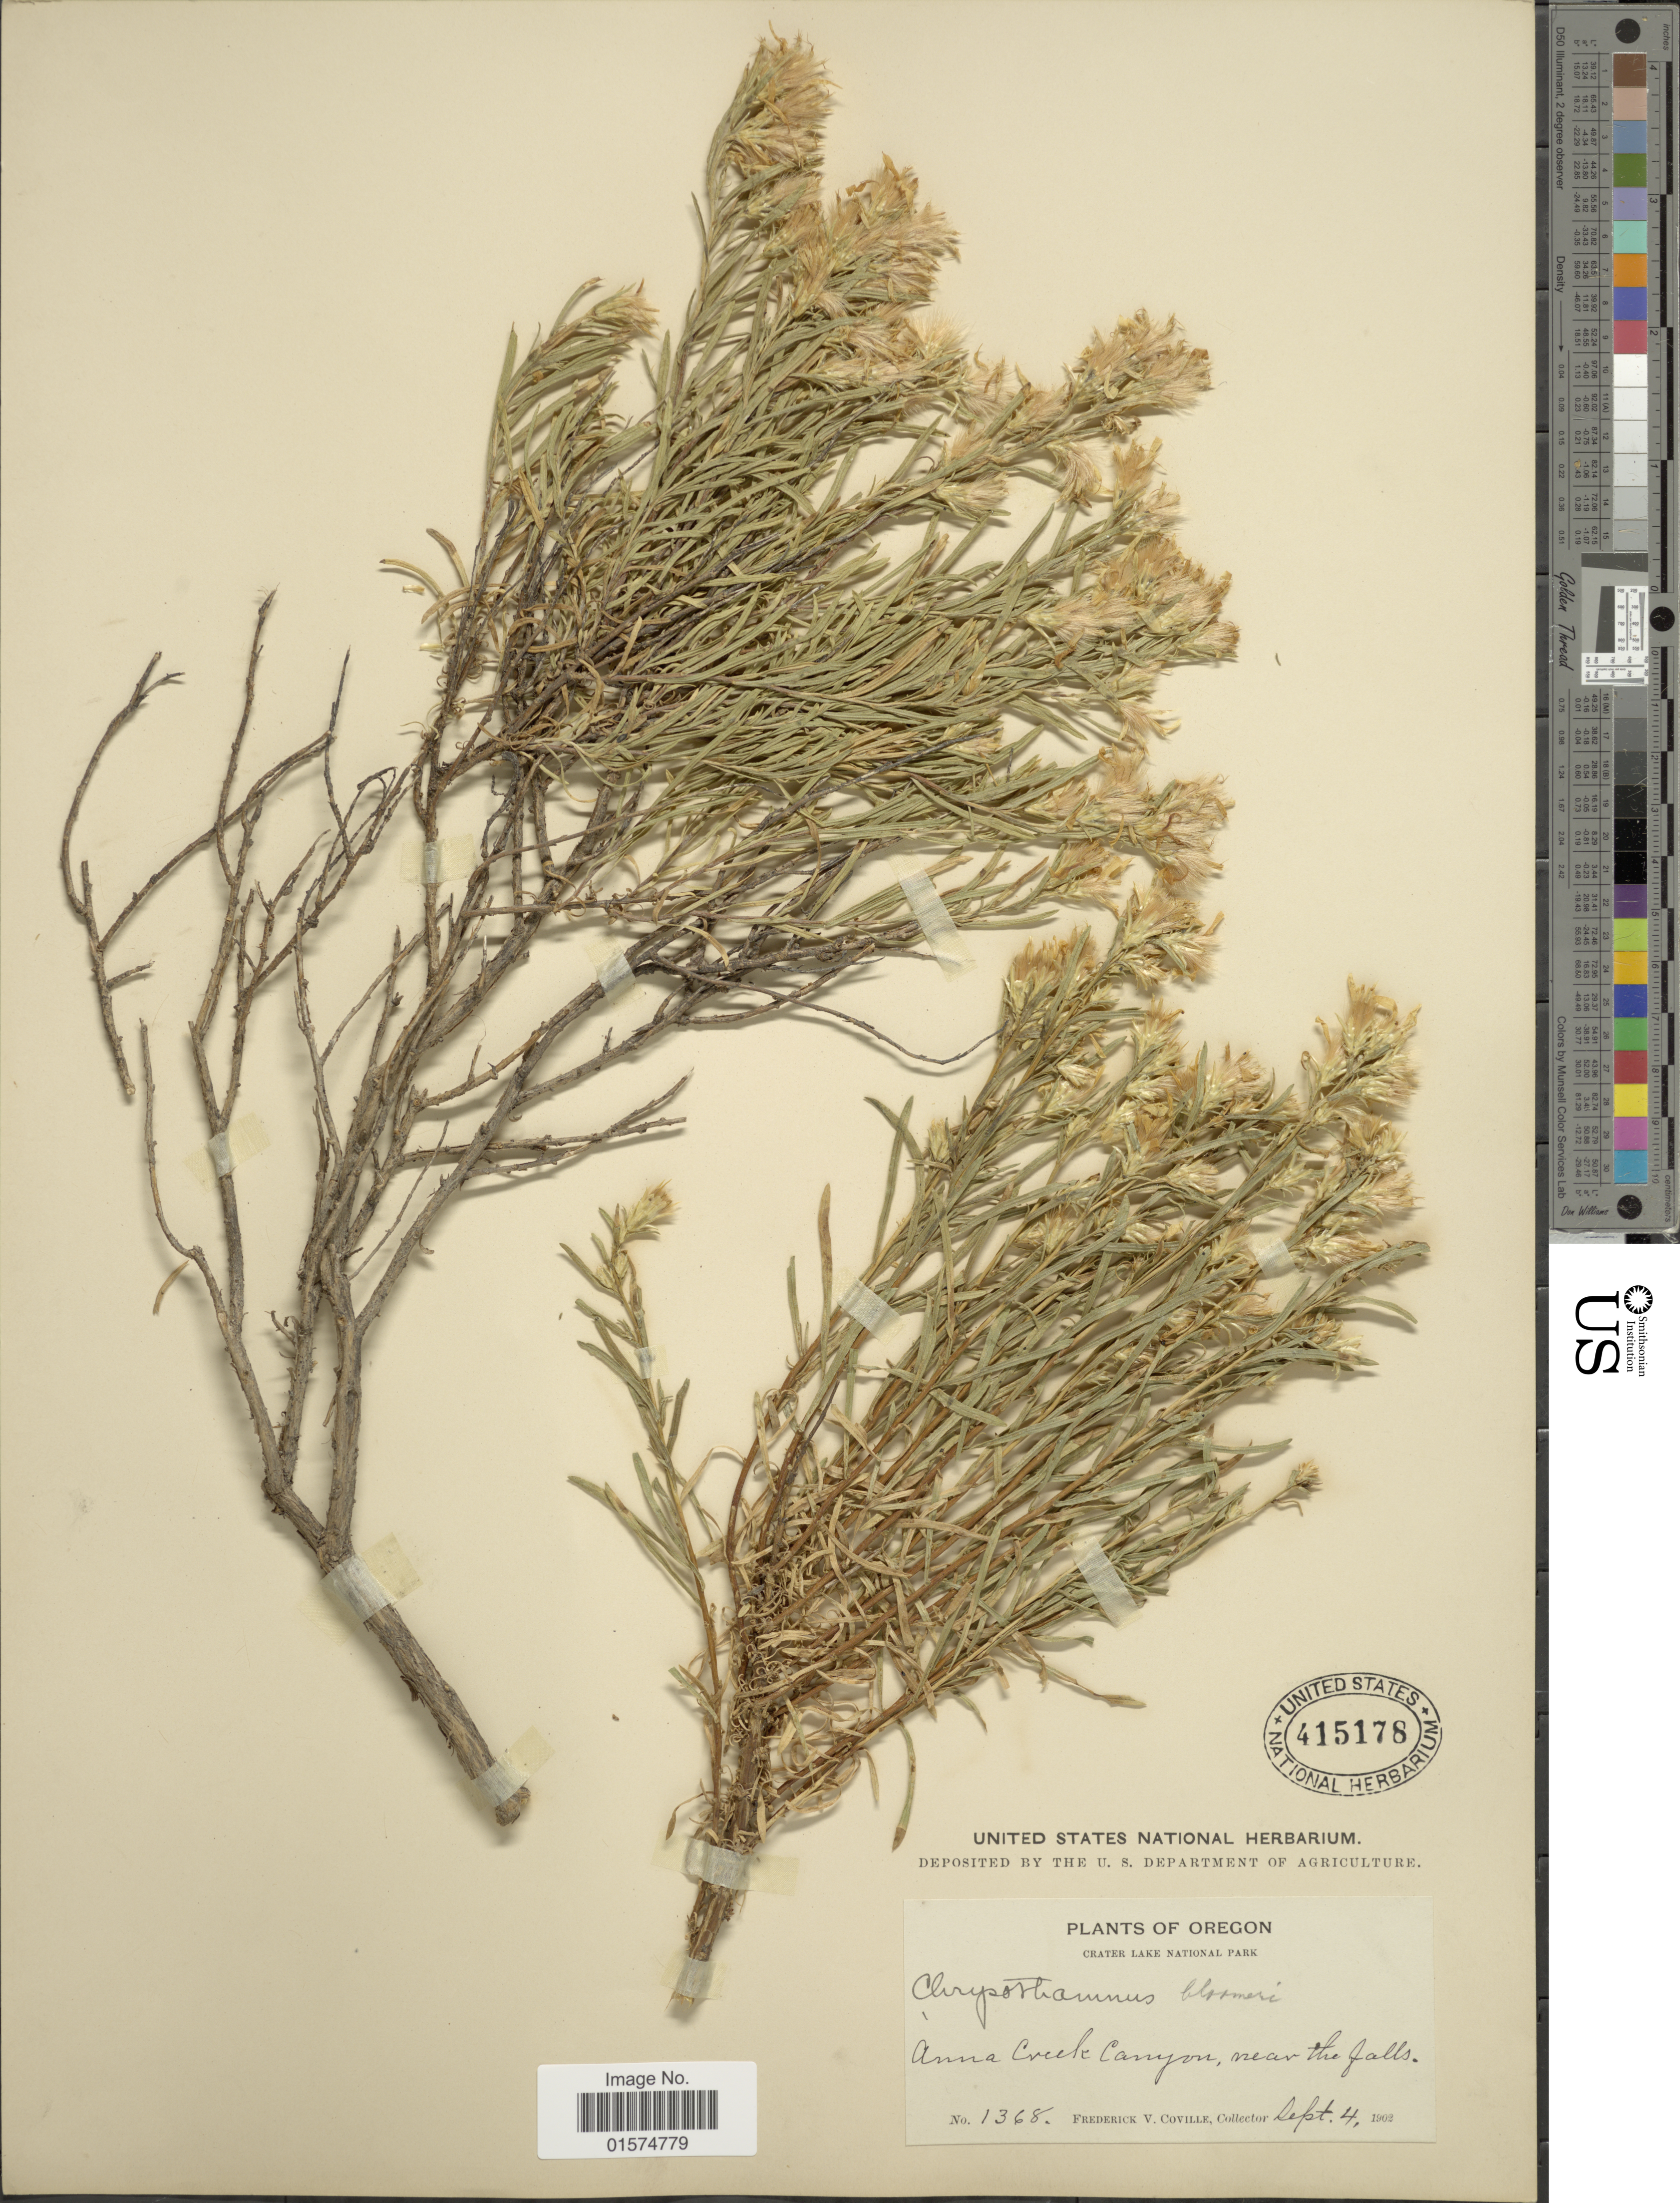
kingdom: Plantae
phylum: Tracheophyta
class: Magnoliopsida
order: Asterales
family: Asteraceae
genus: Ericameria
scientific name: Ericameria bloomeri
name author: (A. Gray) J.F. Macbr.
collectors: F. V. Coville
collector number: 1368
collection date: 1902-09-04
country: United States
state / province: Oregon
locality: Crater Lake National Park. Anna Creek Canyon, near the falls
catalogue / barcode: US 415178